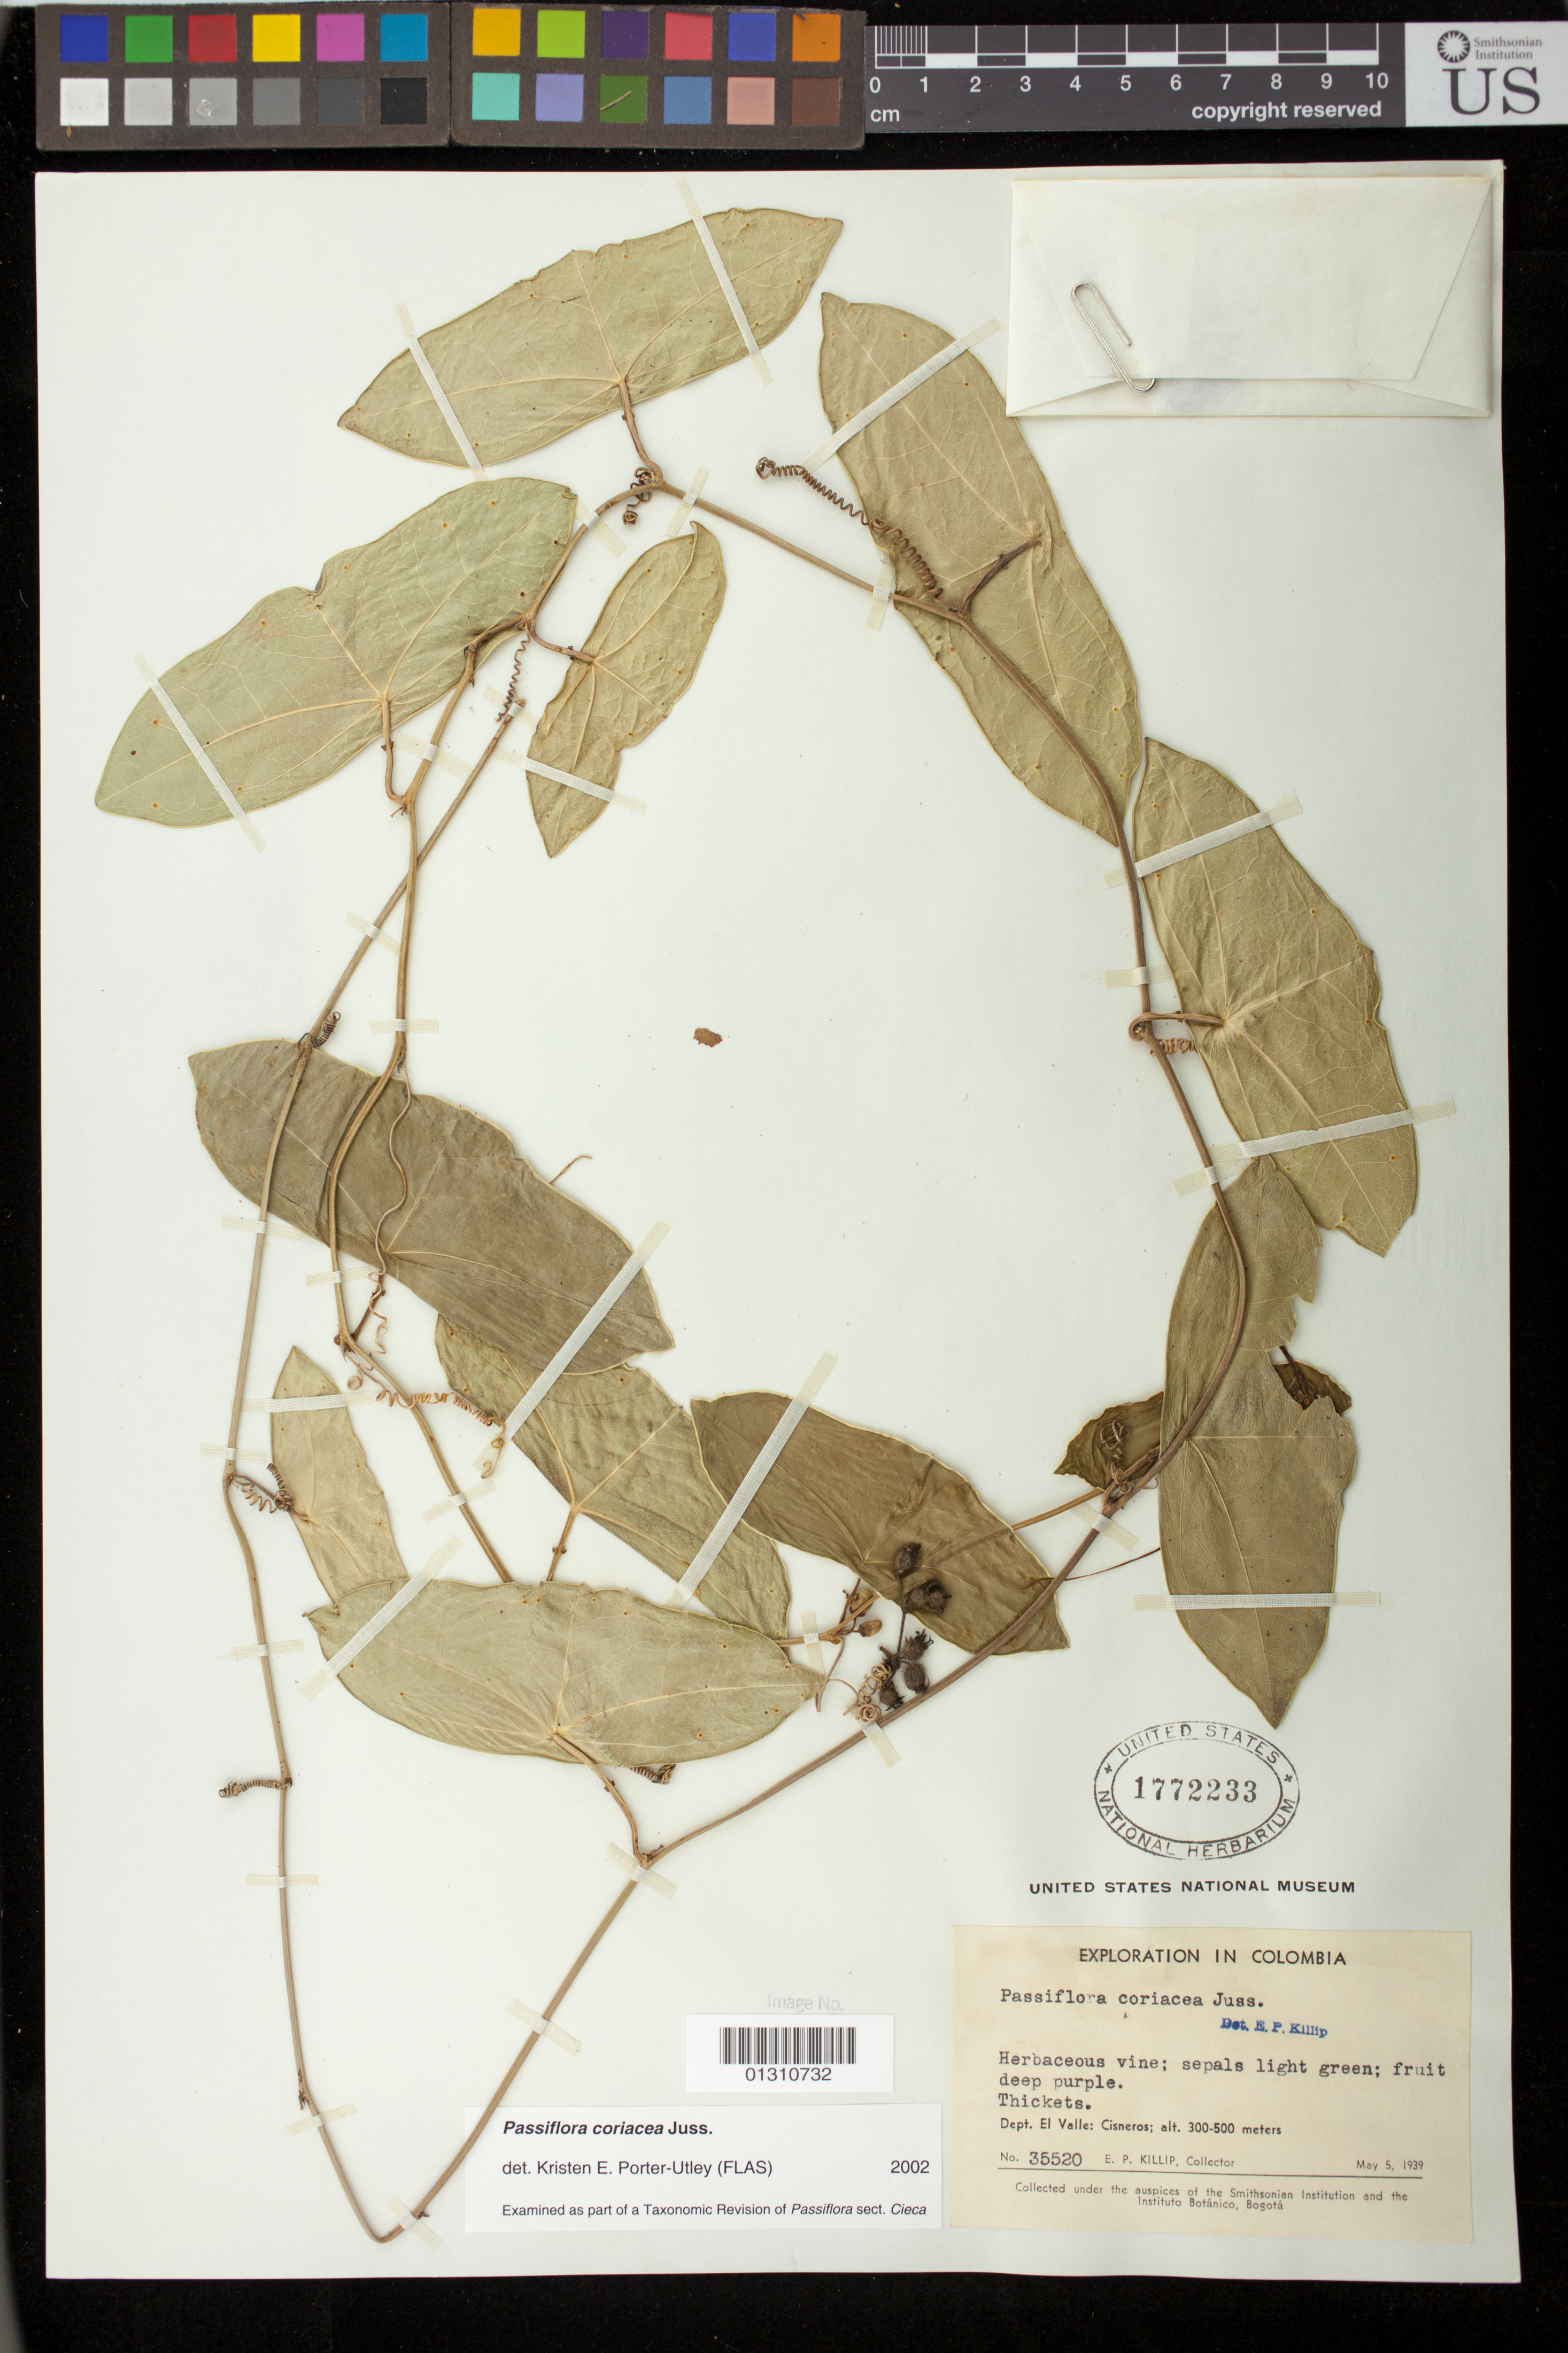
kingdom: Plantae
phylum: Tracheophyta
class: Magnoliopsida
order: Malpighiales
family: Passifloraceae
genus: Passiflora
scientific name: Passiflora coriacea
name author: A. Juss.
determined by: Porter-Utley, Kristen E.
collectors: E. P. Killip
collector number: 35520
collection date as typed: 05 May 1939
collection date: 1939-05-05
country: Colombia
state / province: Valle del Cauca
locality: Dept. El Valle: Cisneros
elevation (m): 300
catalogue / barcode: US 1772233